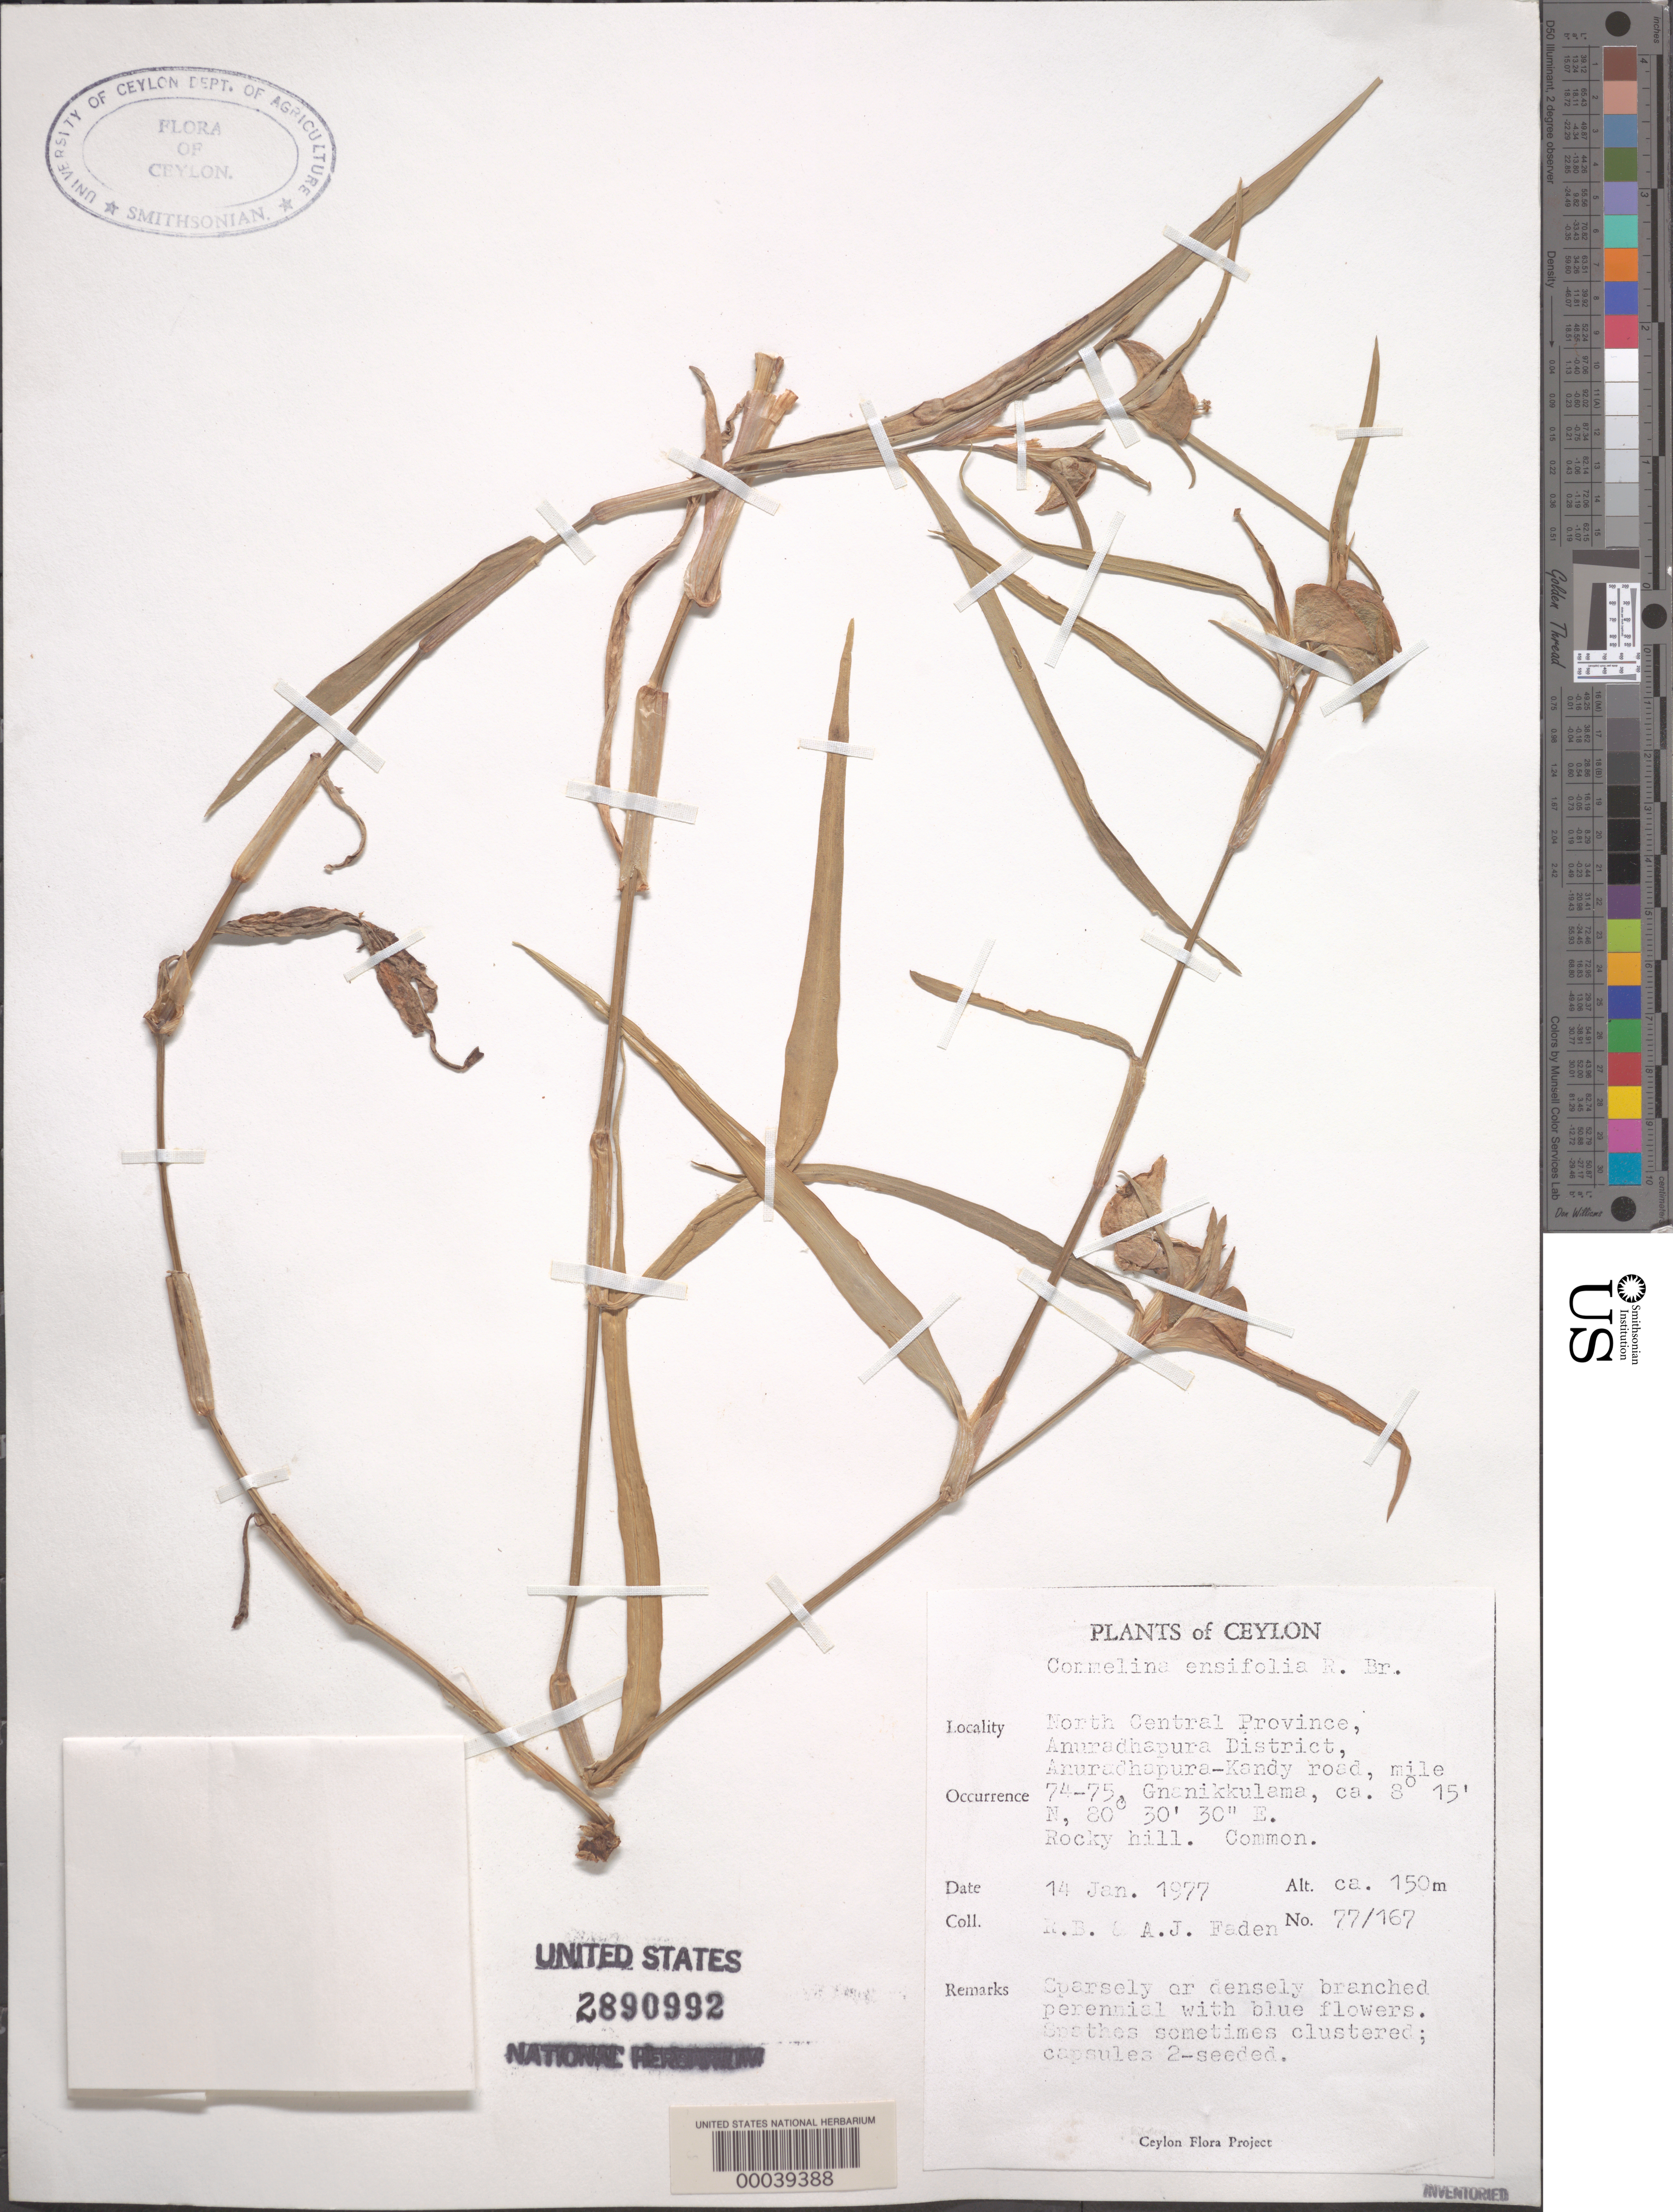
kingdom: Plantae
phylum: Tracheophyta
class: Liliopsida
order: Commelinales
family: Commelinaceae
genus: Commelina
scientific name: Commelina ensifolia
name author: R. Br.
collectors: R. B. Faden & A. J. Faden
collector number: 77/167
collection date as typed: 14 Jan 1977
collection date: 1977-01-14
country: Sri Lanka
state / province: North Central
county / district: Anuradhapura Dist.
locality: Gnanikkulama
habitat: Rocky hill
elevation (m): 150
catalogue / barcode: US 2890992